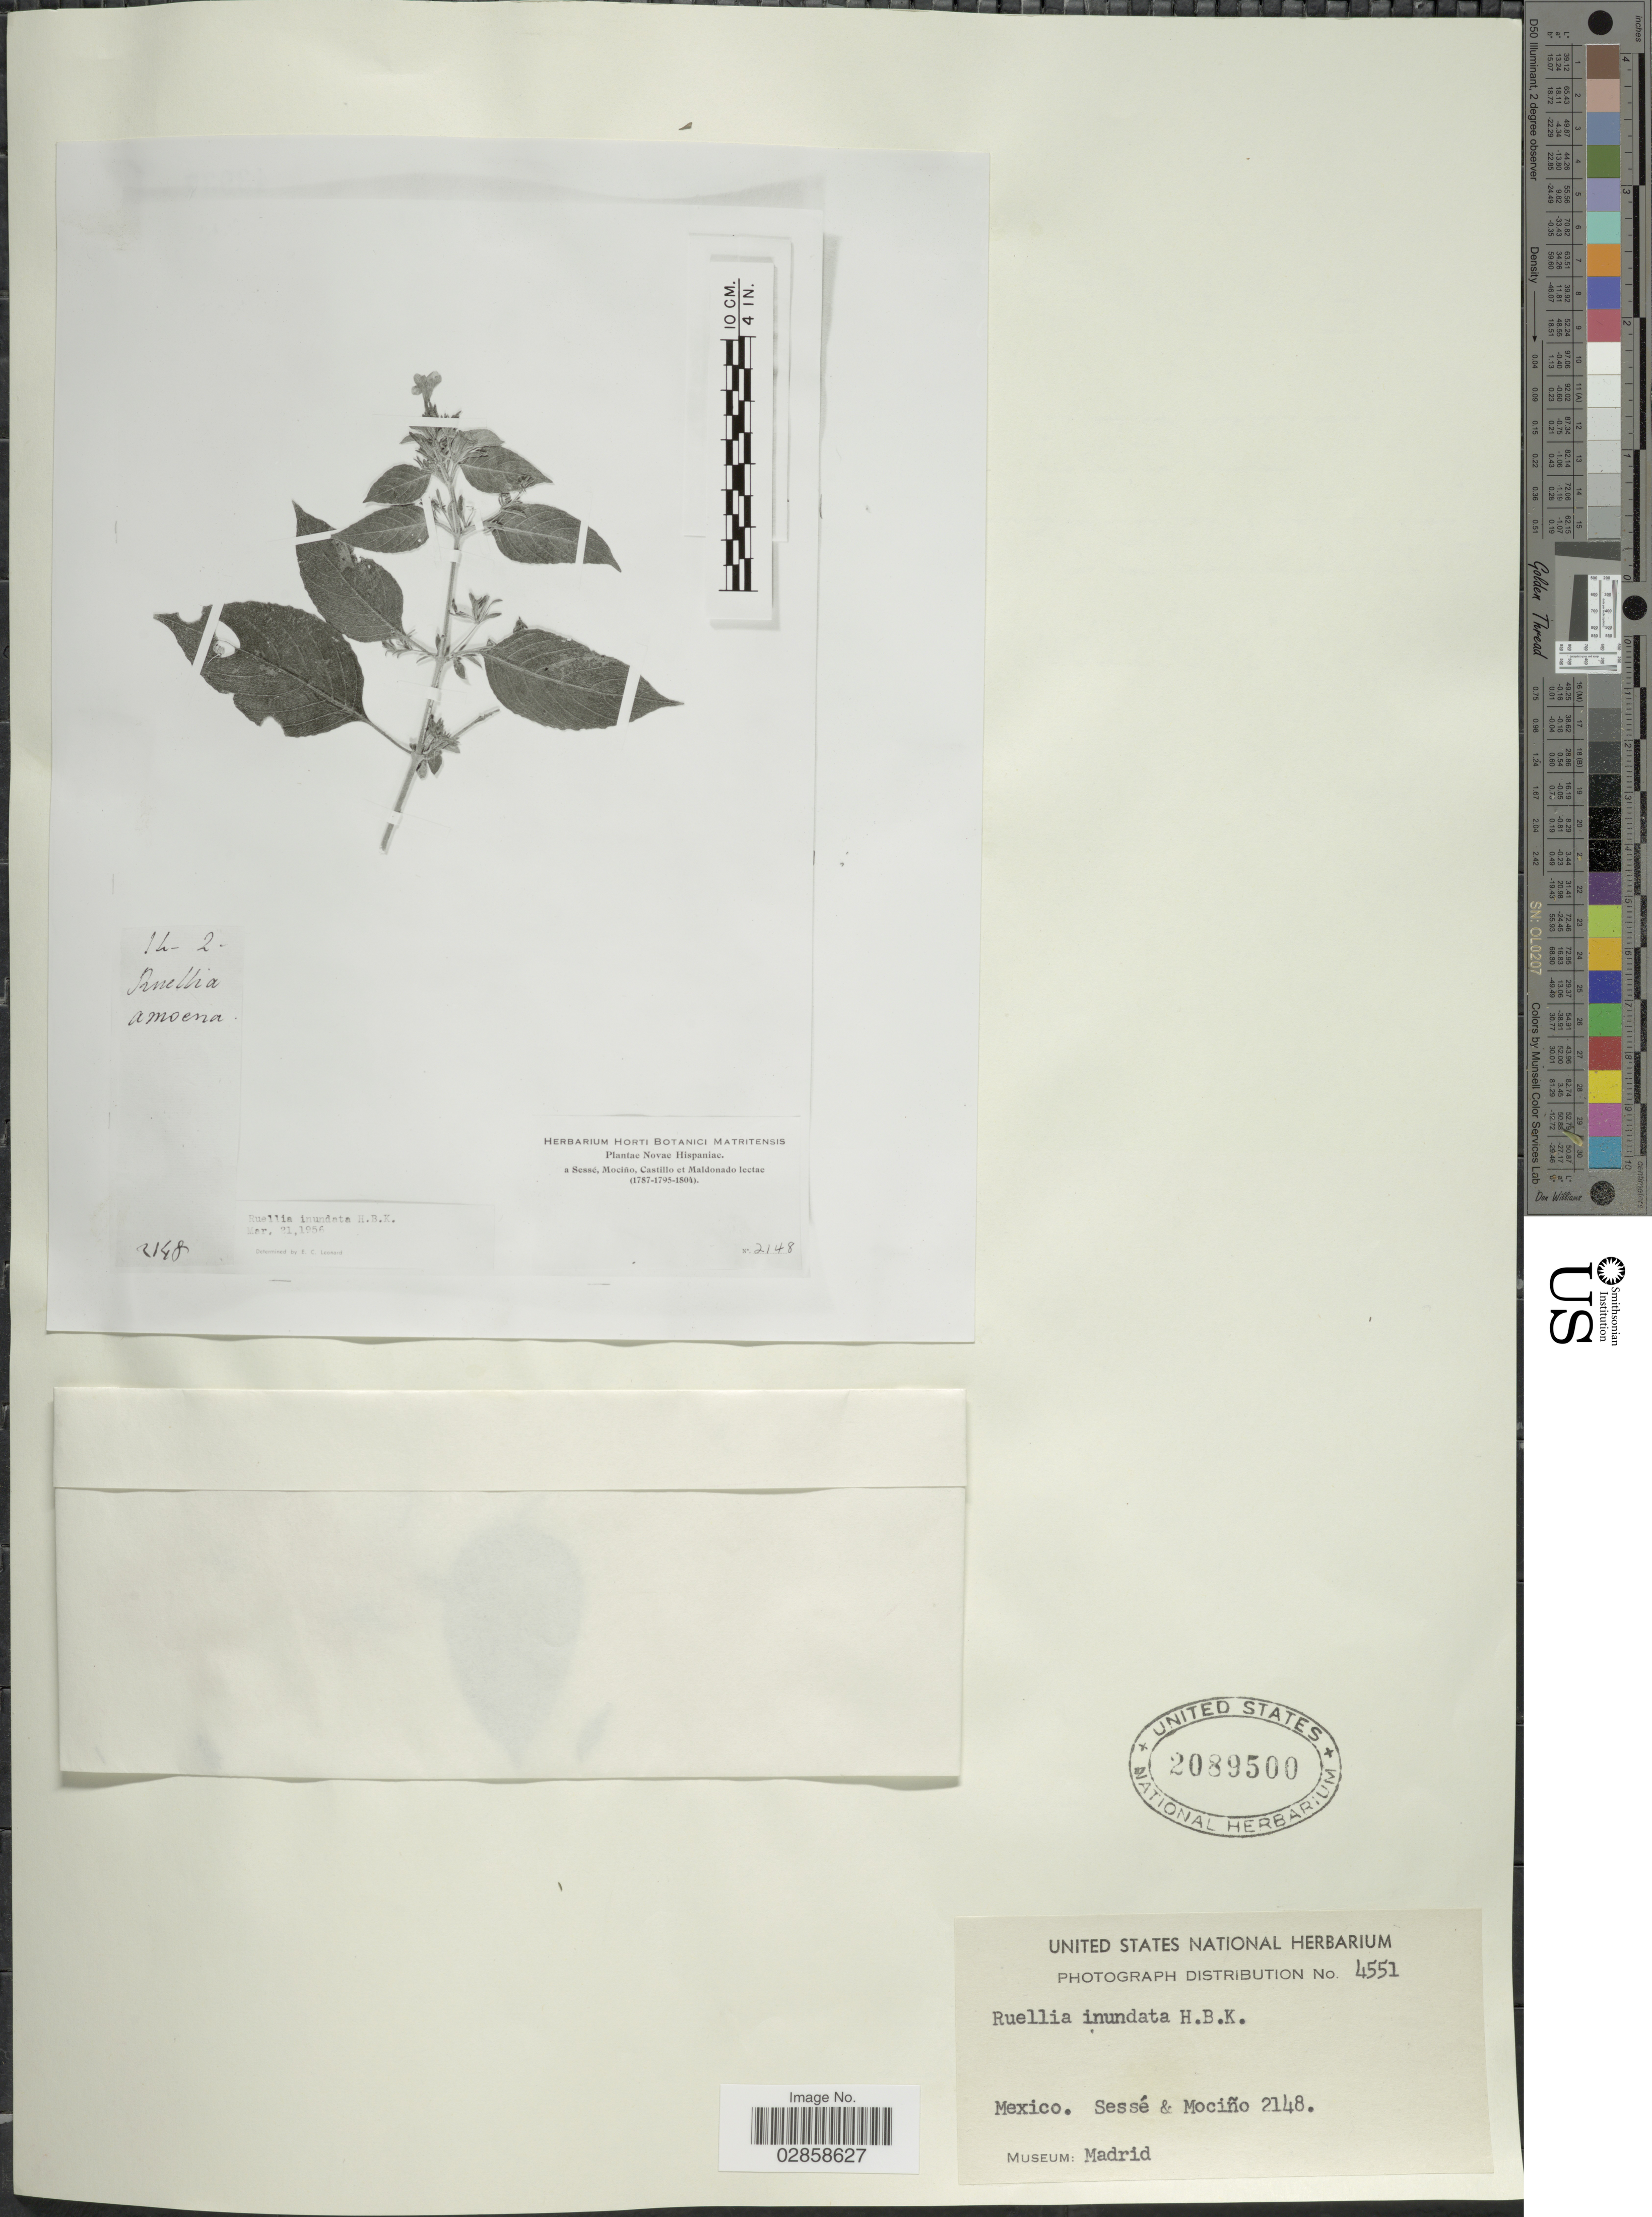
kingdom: Plantae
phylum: Tracheophyta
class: Magnoliopsida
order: Lamiales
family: Acanthaceae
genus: Ruellia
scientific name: Ruellia inundata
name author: Kunth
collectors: Sessé, --, Mociño, Castillo, -- & Maldonado, --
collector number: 2148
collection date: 1787/1804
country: Mexico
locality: Novae Hispaniae.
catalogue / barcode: US 2089500